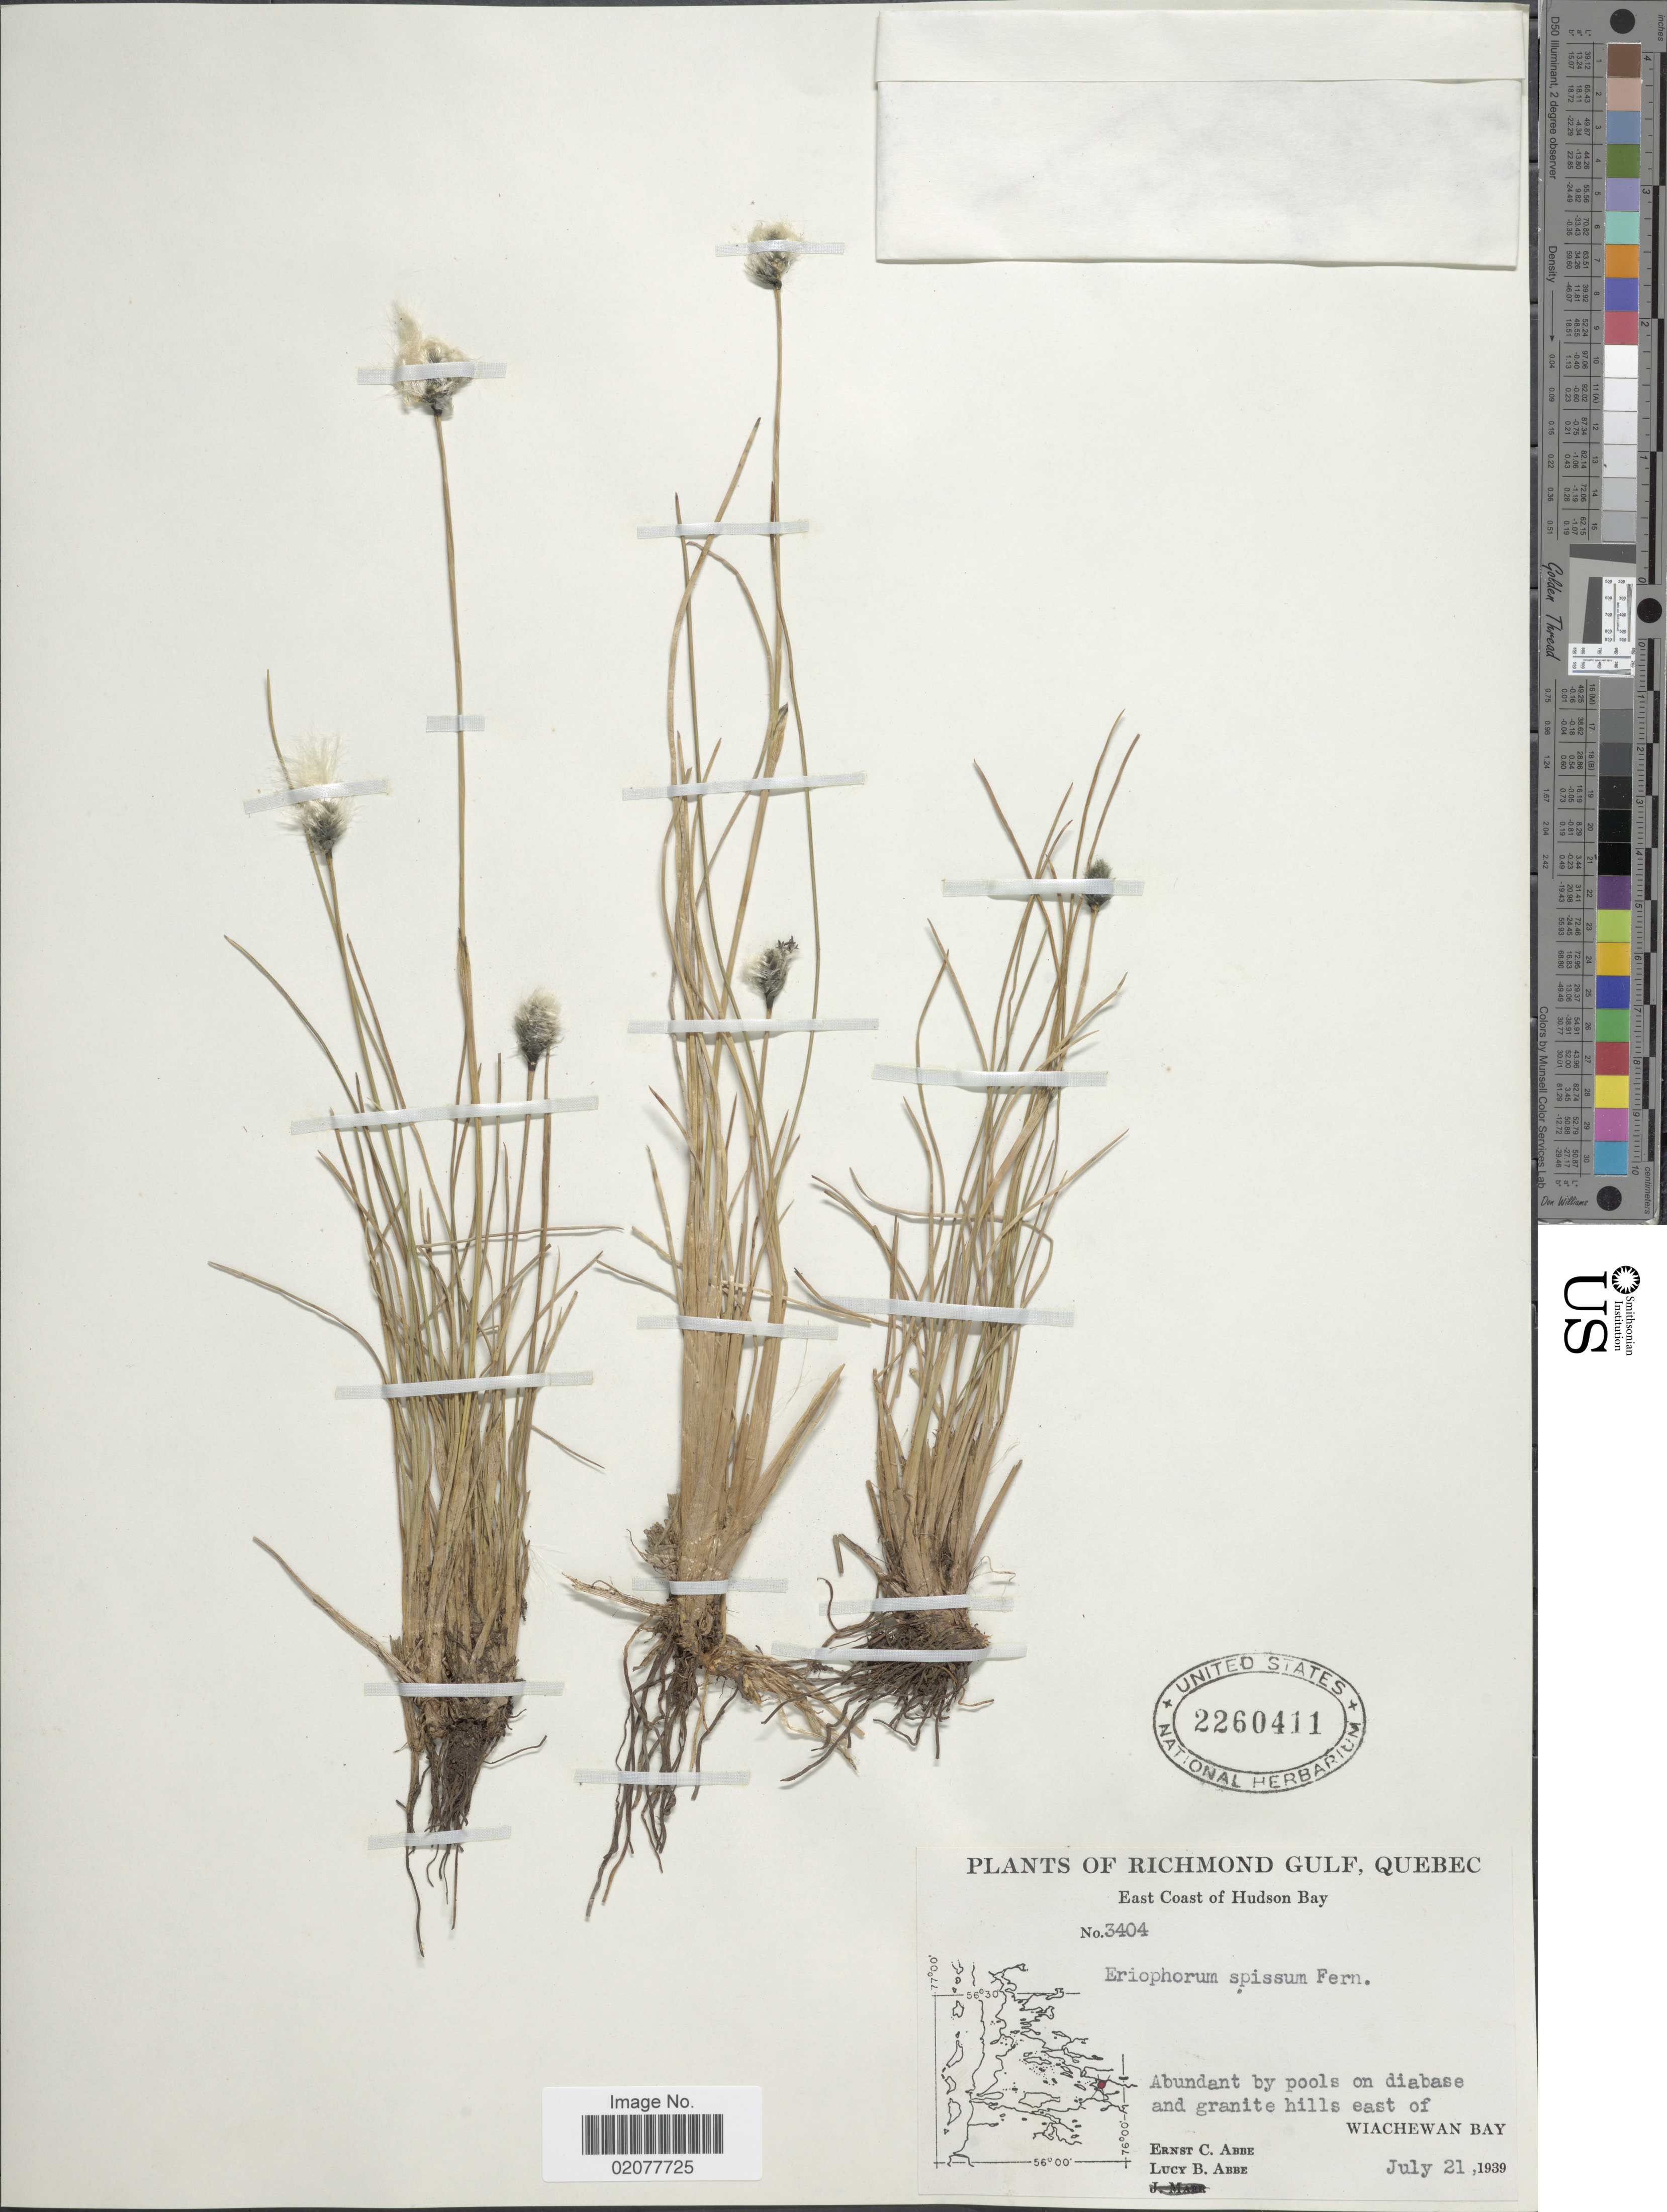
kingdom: Plantae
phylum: Tracheophyta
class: Liliopsida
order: Poales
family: Cyperaceae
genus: Eriophorum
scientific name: Eriophorum spissum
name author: Fernald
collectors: E. C. Abbe & L. B. Abbe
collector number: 3404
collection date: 1939-07-21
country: Canada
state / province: Quebec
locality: Richmond Gulf, Quebec. East Coast of Hudson Bay. Wiachewan Bay.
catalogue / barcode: US 2260411